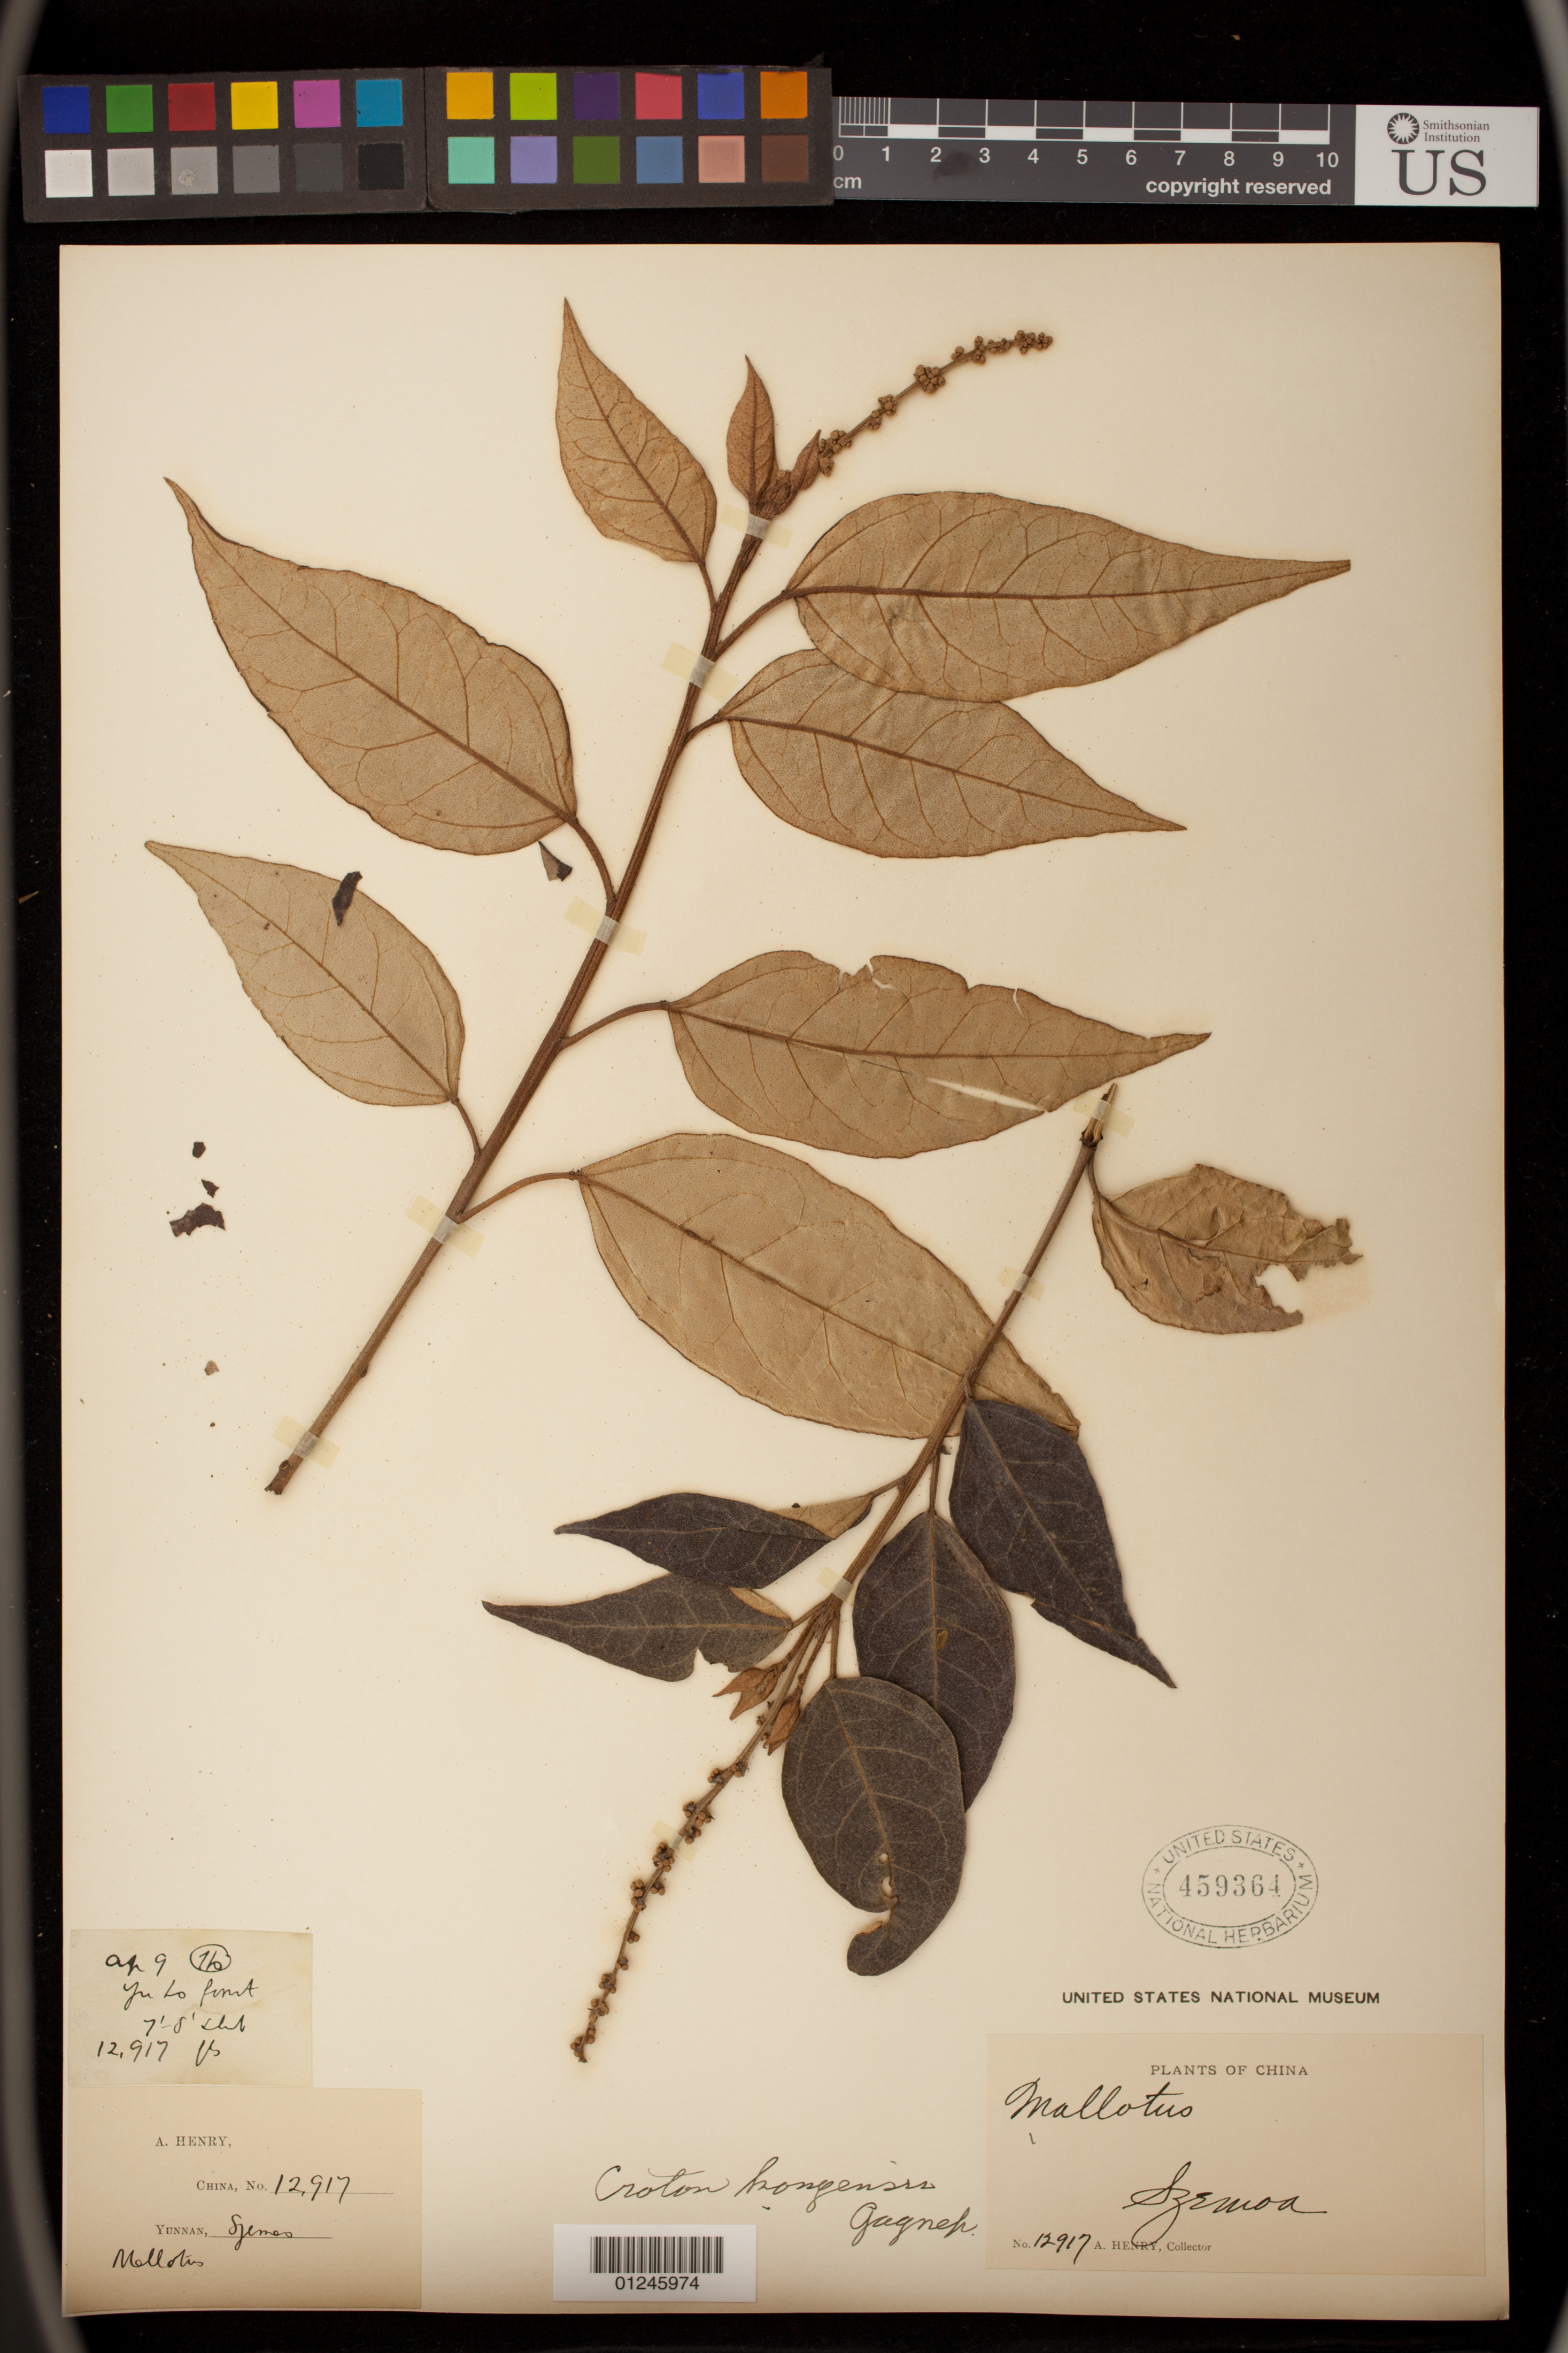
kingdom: Plantae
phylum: Tracheophyta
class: Magnoliopsida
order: Malpighiales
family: Euphorbiaceae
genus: Croton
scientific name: Croton kongensis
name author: Gagnep.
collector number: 12917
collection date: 2009-04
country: China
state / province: Yunnan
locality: Szemoa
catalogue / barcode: US 459364